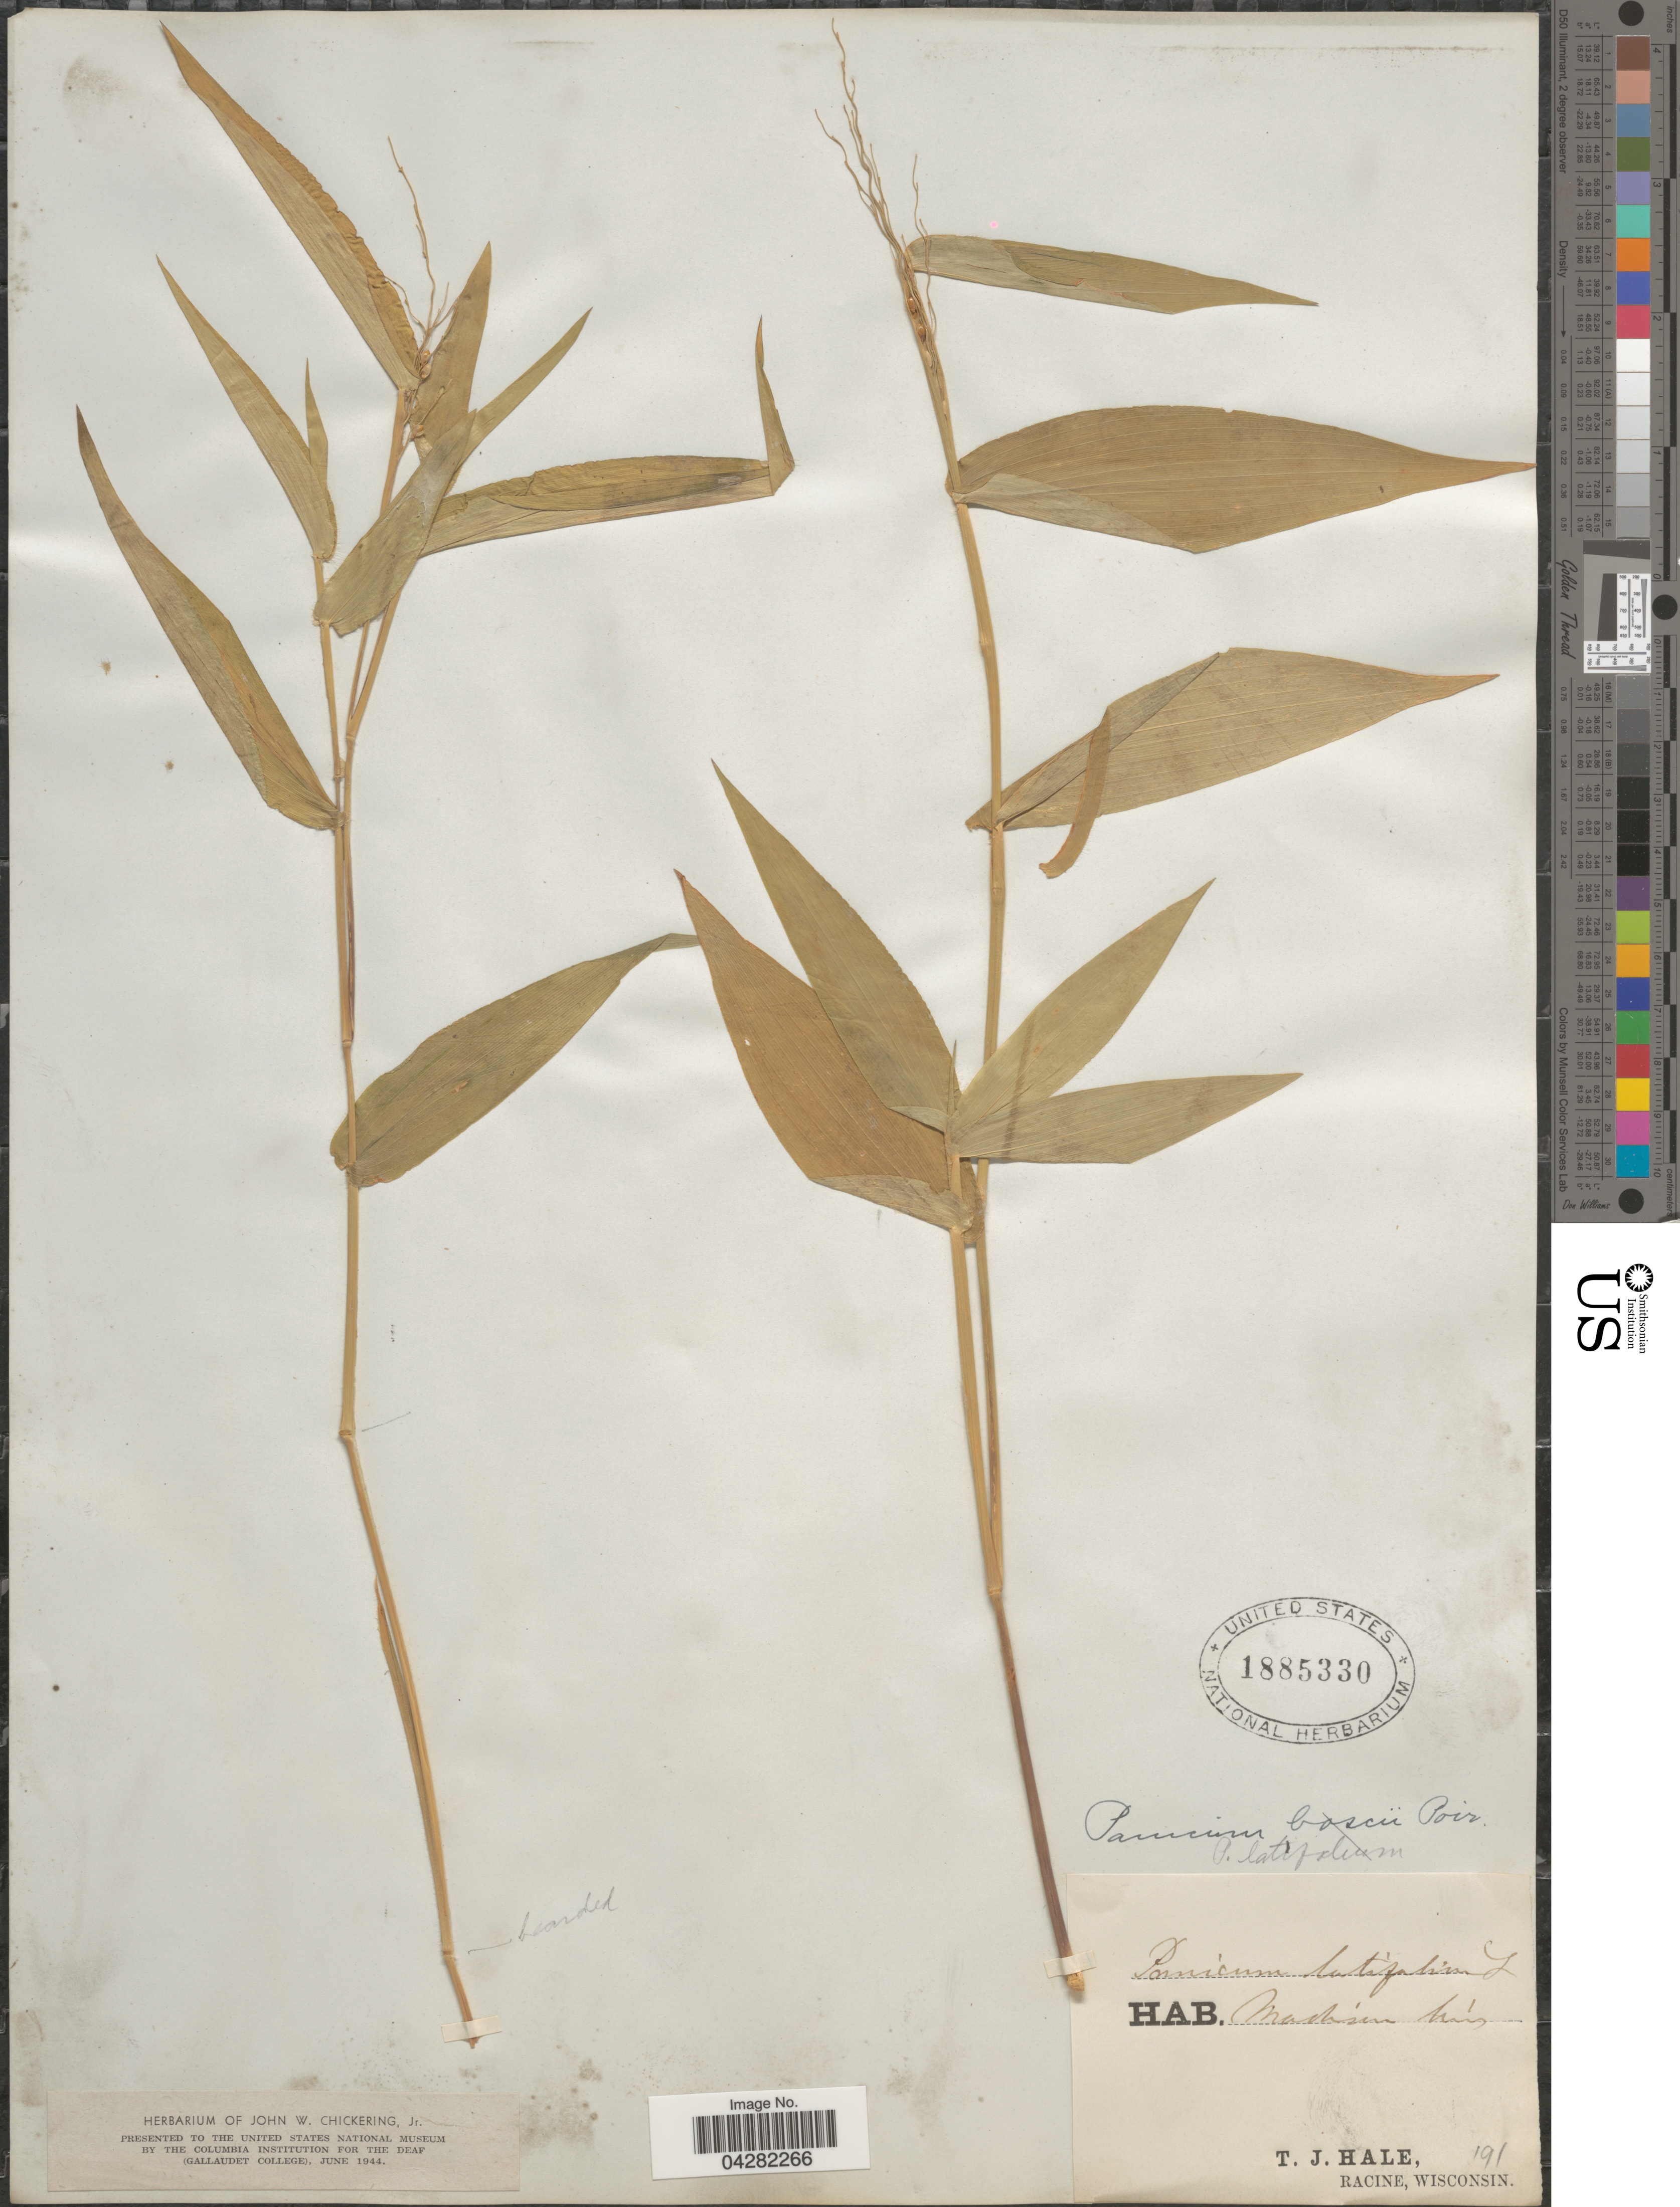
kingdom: Plantae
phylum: Tracheophyta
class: Liliopsida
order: Poales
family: Poaceae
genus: Dichanthelium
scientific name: Dichanthelium laxiflorum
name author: (Lam.) Gould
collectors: T. Hale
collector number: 191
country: United States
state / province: Wisconsin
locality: Madison.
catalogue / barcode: US 1885330